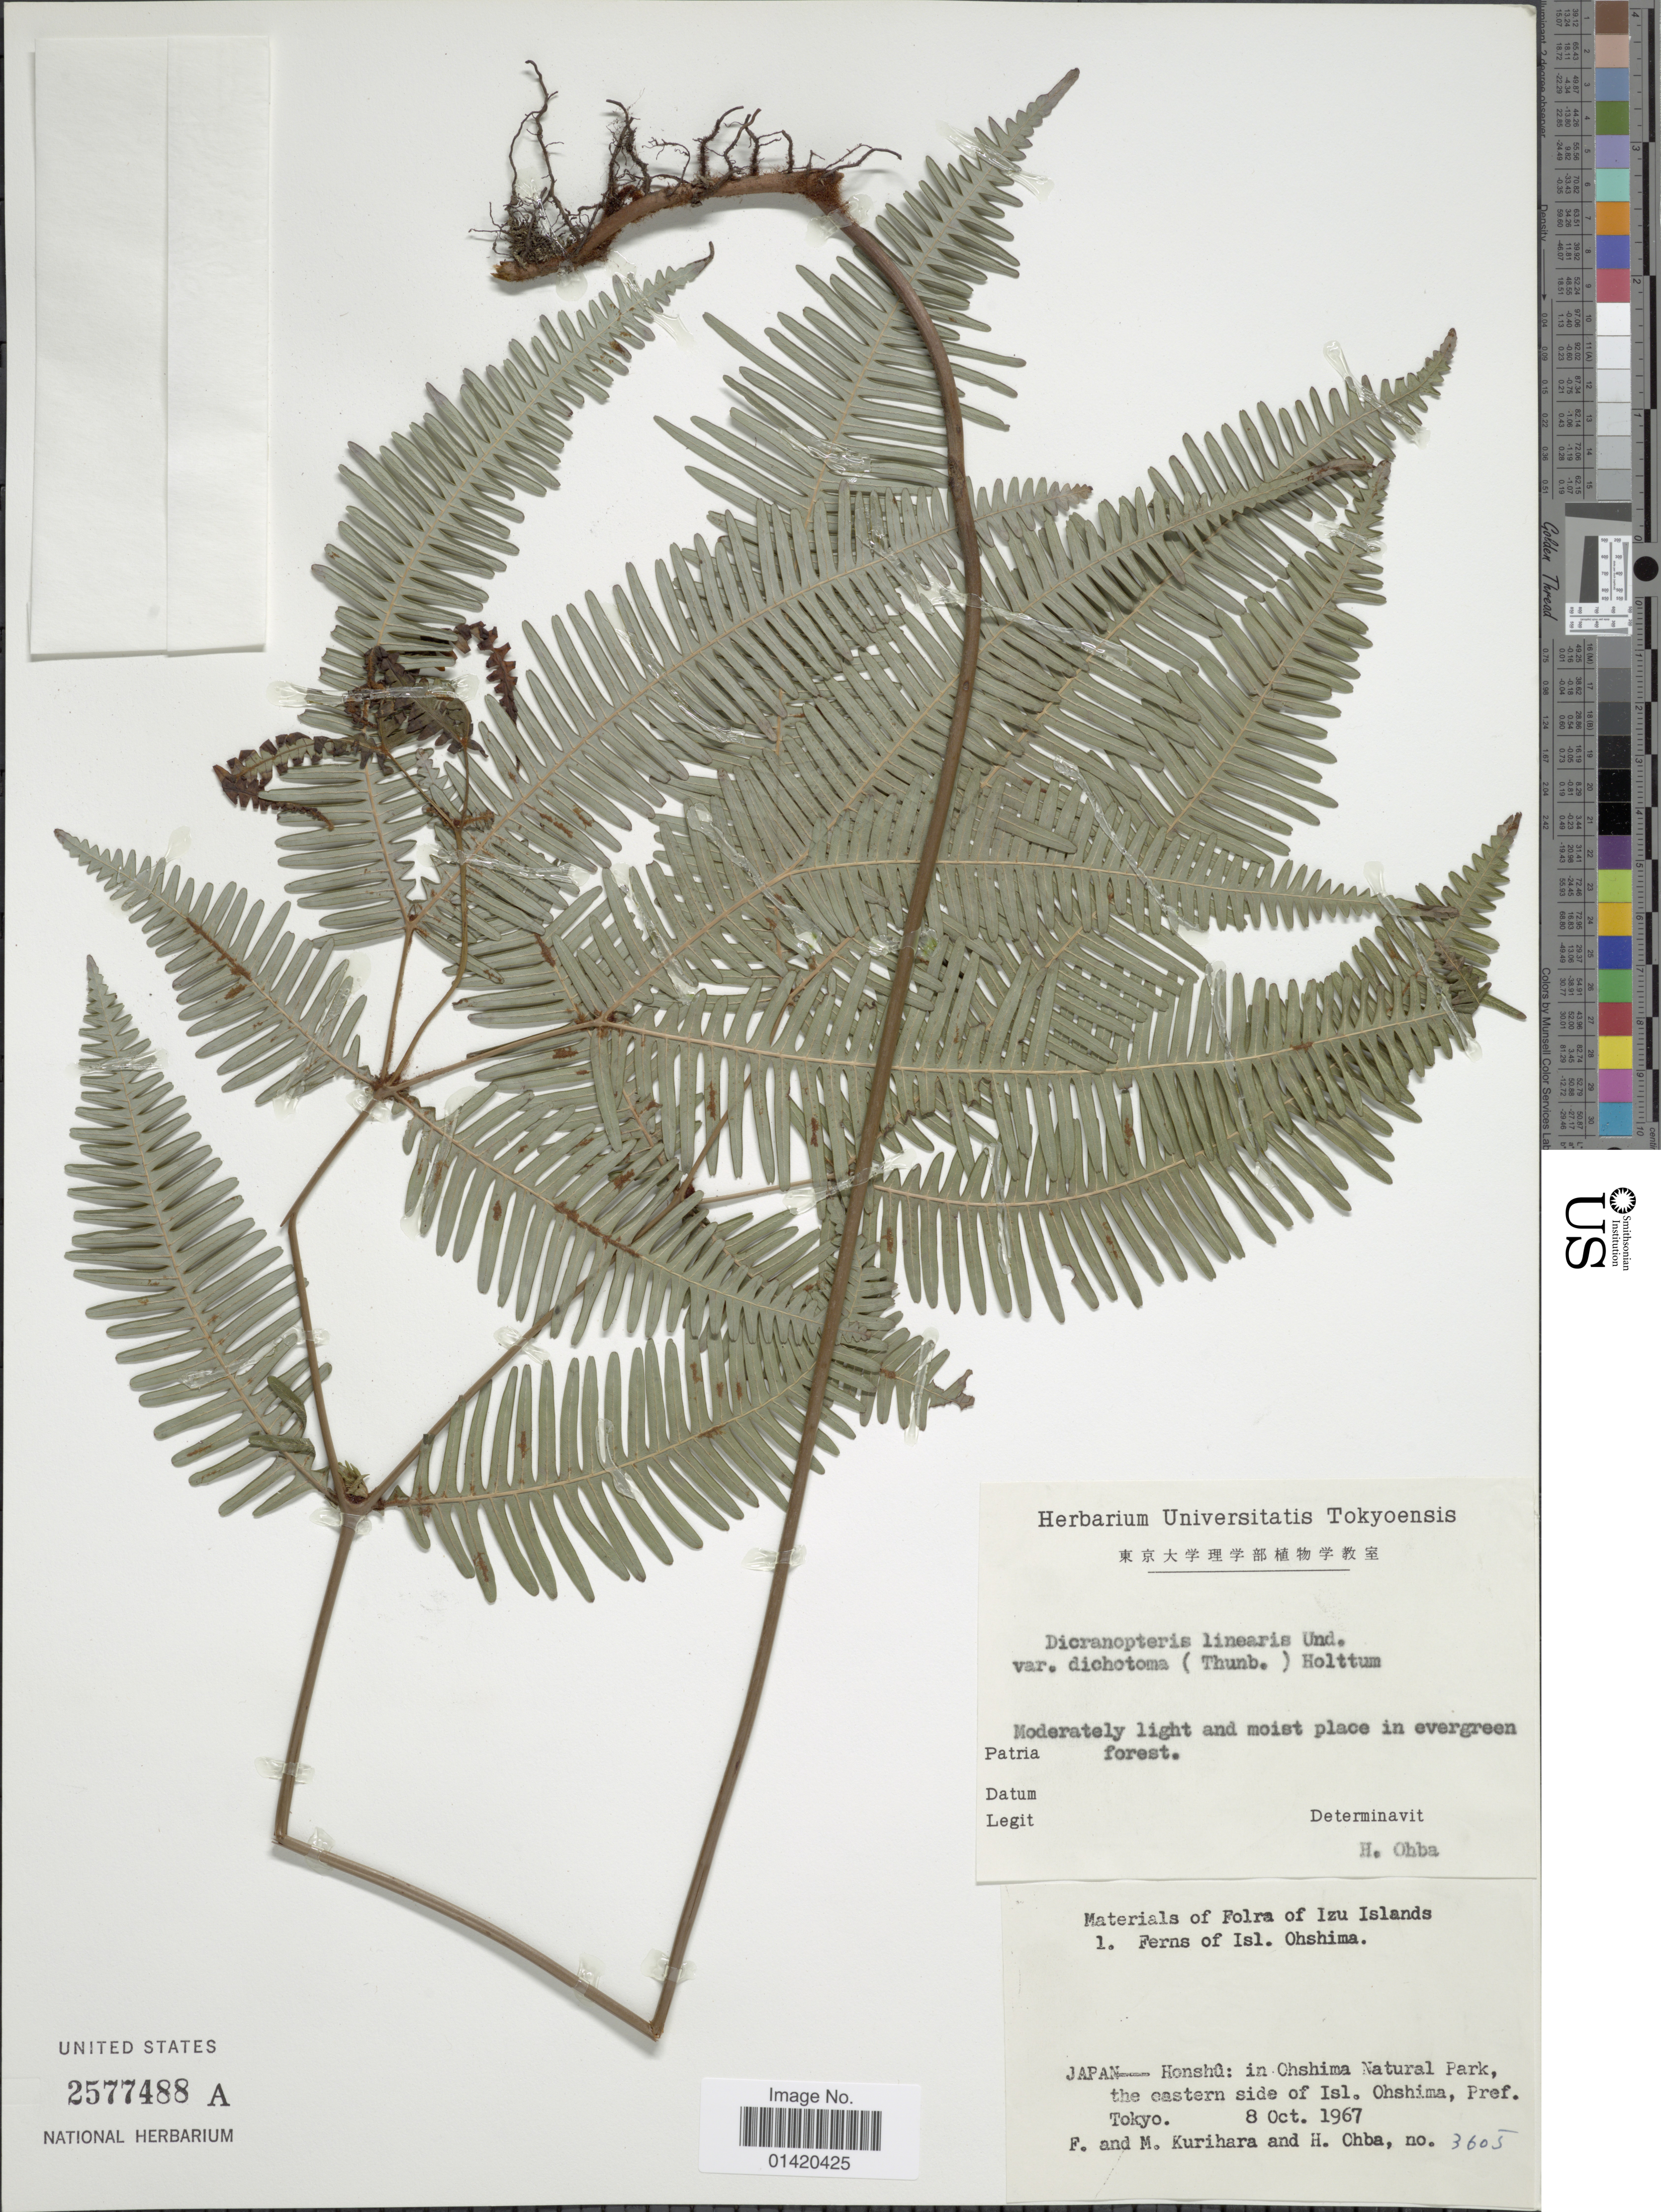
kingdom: Plantae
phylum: Tracheophyta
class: Polypodiopsida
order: Gleicheniales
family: Gleicheniaceae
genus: Dicranopteris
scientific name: Dicranopteris linearis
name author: (Burm. f.) Underw.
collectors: F. Kurihara, M. Kurihara & H. Ohba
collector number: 3605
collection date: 1967-10-08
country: Japan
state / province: Tokyo, Federal City of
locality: Honshû: in Ohshima Natural Park, the eastern side of Isl. Oshima Pref Tokyo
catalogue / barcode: US 2577488A